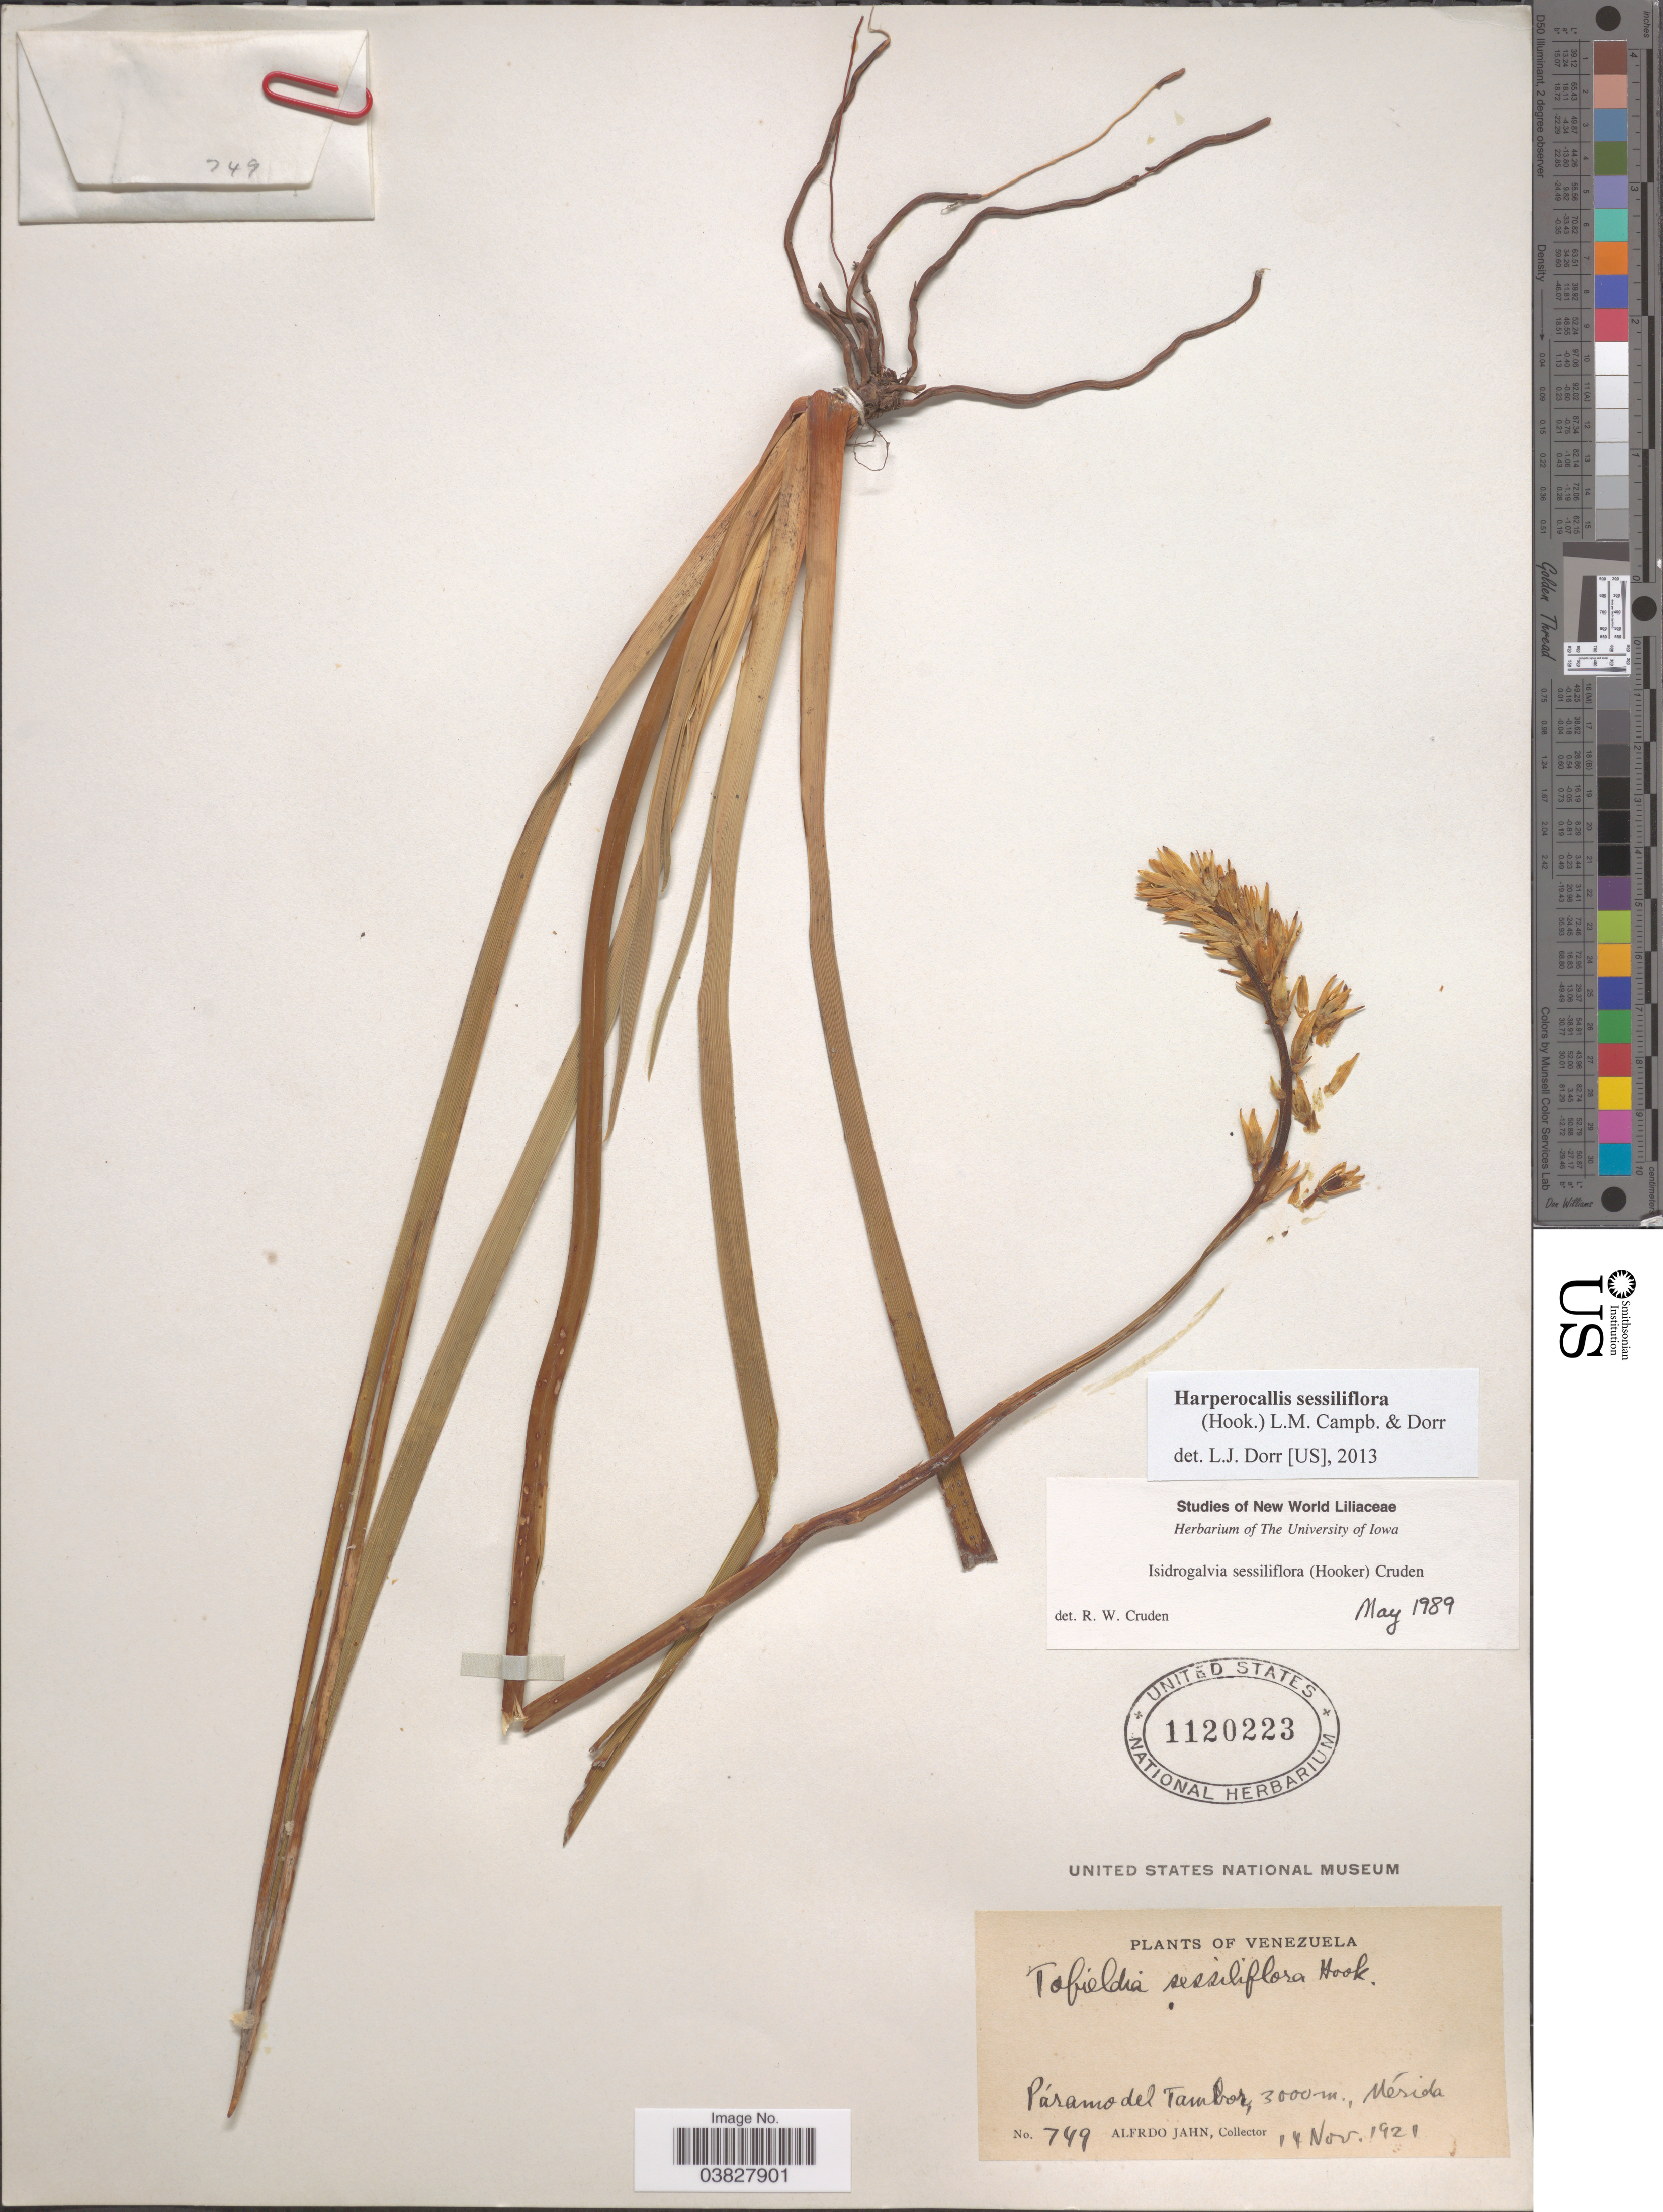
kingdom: Plantae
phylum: Tracheophyta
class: Liliopsida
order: Alismatales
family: Tofieldiaceae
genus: Harperocallis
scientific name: Harperocallis sessiliflora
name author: (Hook.) L.M. Campb. & Dorr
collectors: A. Jahn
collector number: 749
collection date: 1921-11-14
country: Venezuela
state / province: Merida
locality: Páramo del Tambor.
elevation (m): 3000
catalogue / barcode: US 1120223